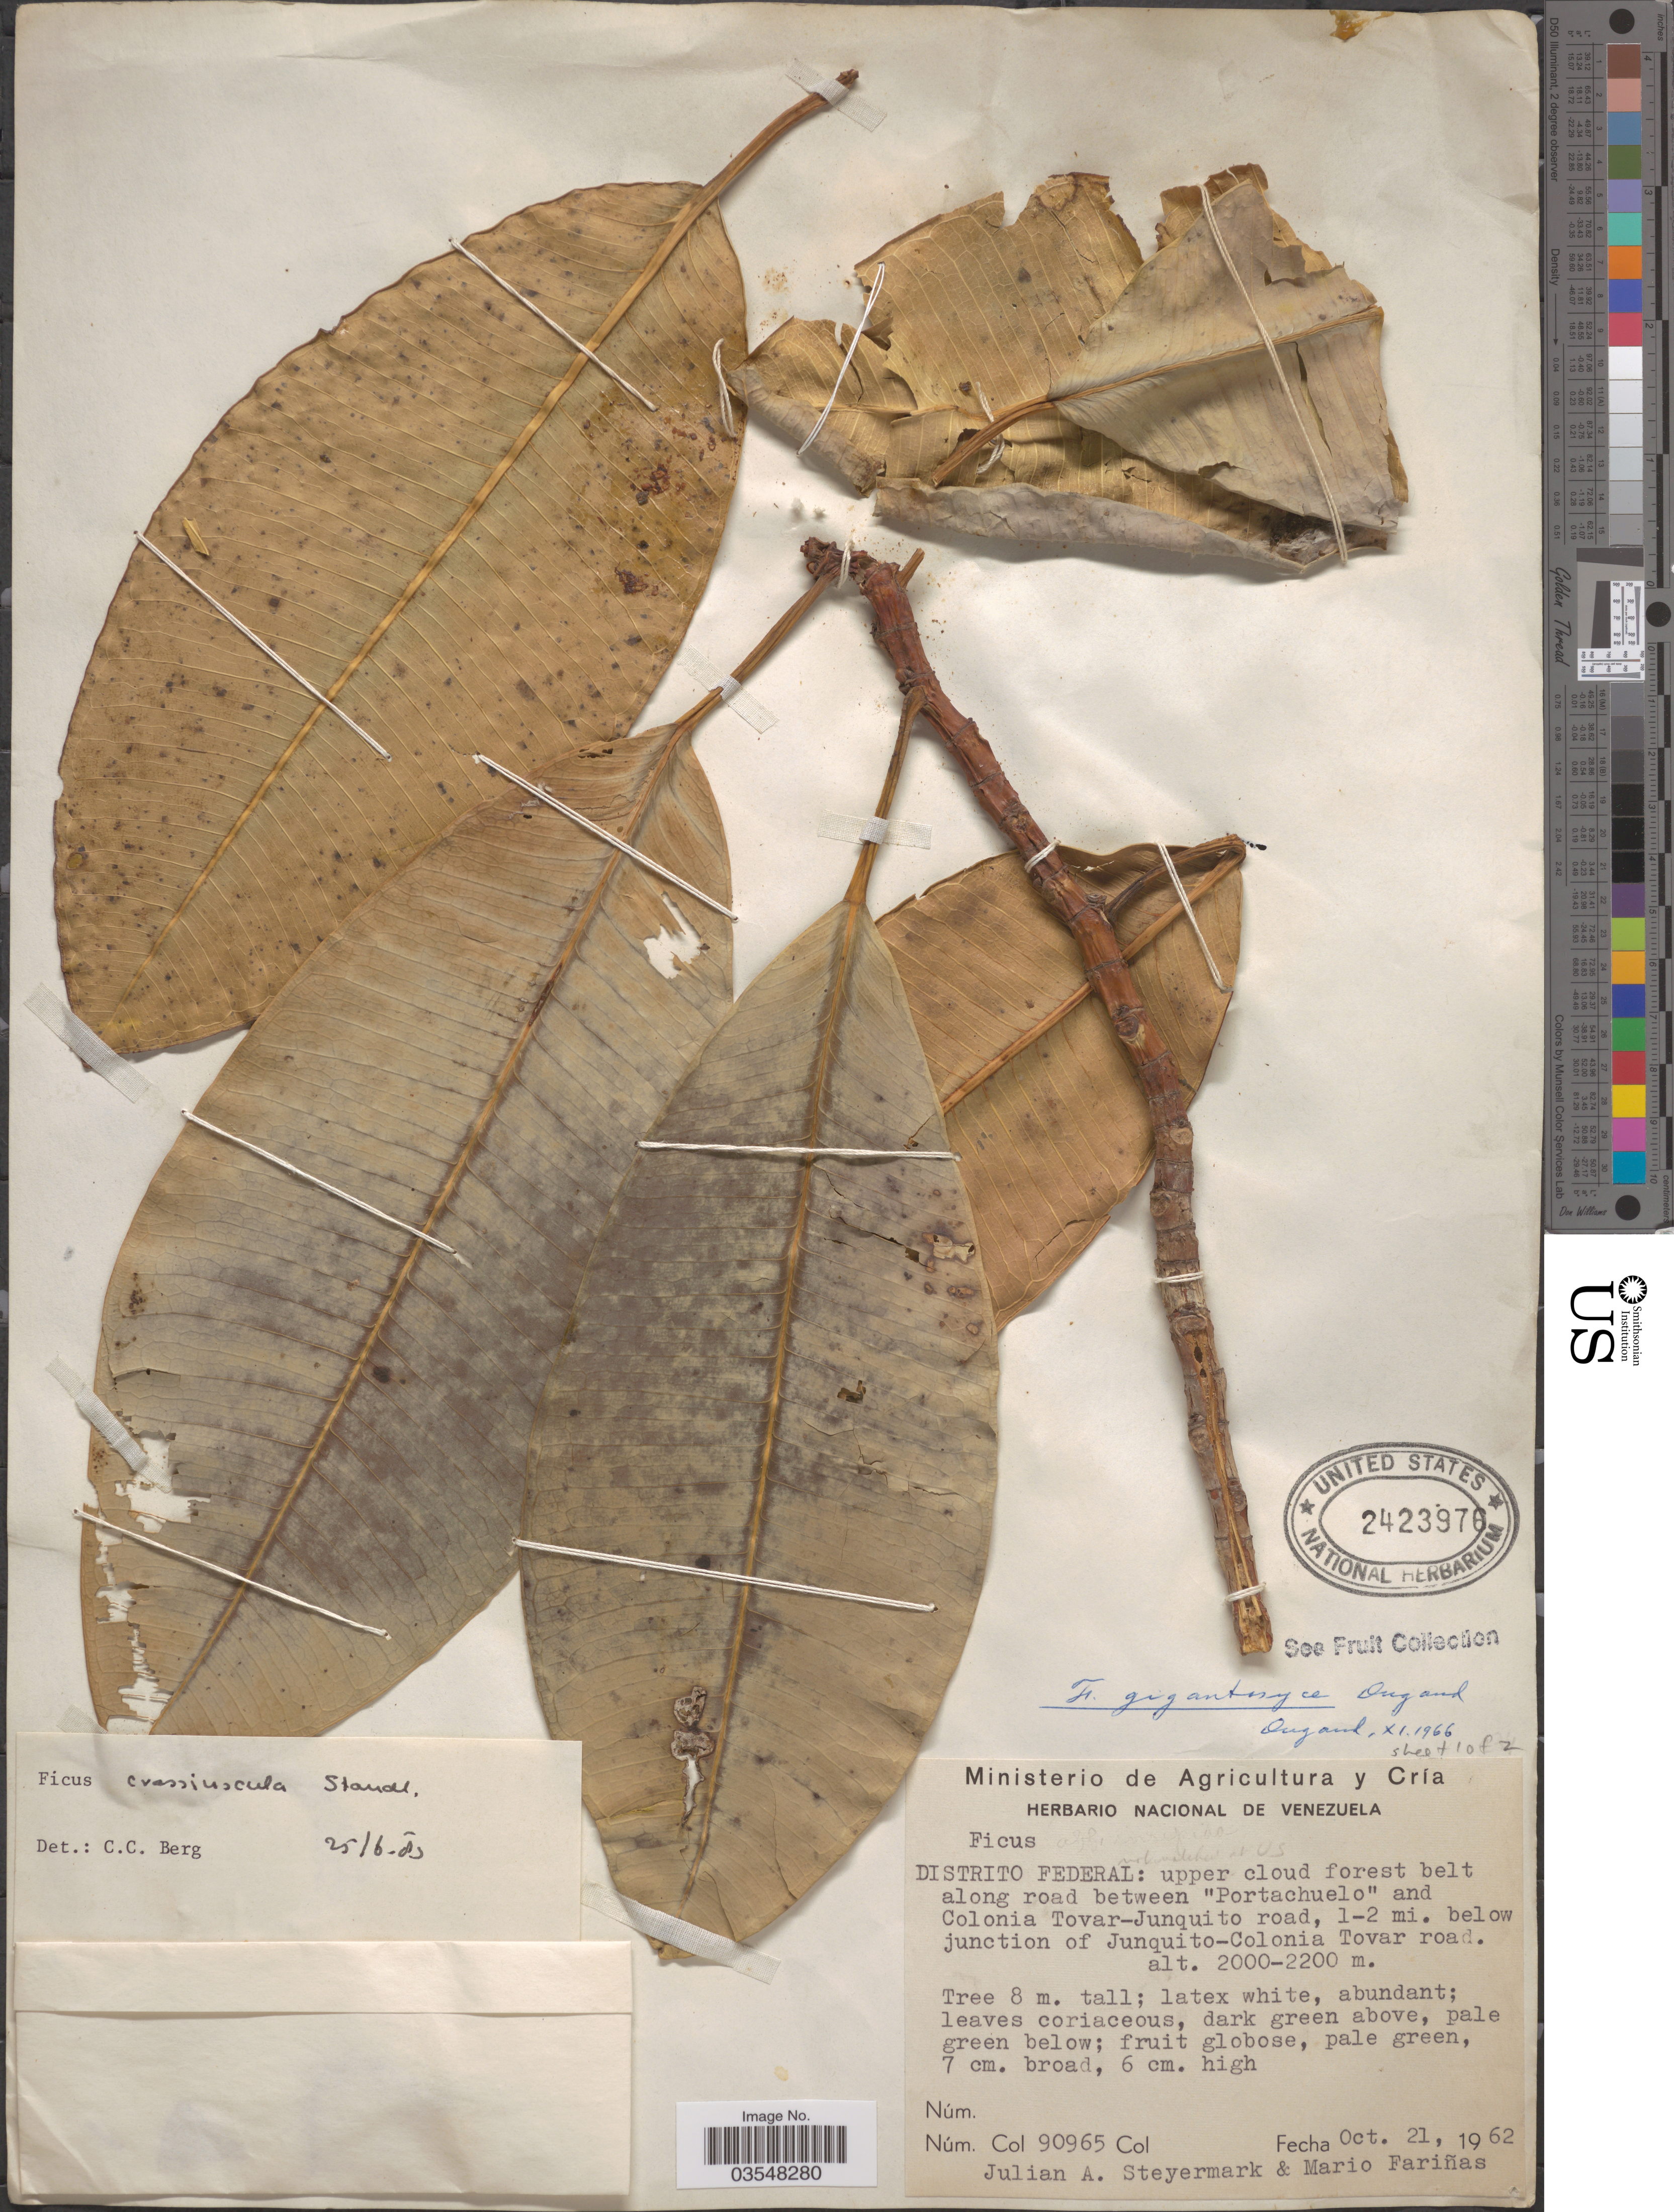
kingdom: Plantae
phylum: Tracheophyta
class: Magnoliopsida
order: Rosales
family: Moraceae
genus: Ficus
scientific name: Ficus crassiuscula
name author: Warb. ex Standl.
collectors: J. Steyermark & M. Fariñas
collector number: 90965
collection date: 1962-10-21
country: Venezuela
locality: Distrito Federal: upper cloud forest belt along road between 'Portachuelo' and Colonia Tovar-Junquito road, 1-2 mi. below junction of Junquito-Colonia Tovar road.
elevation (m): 2000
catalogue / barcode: US 2423976